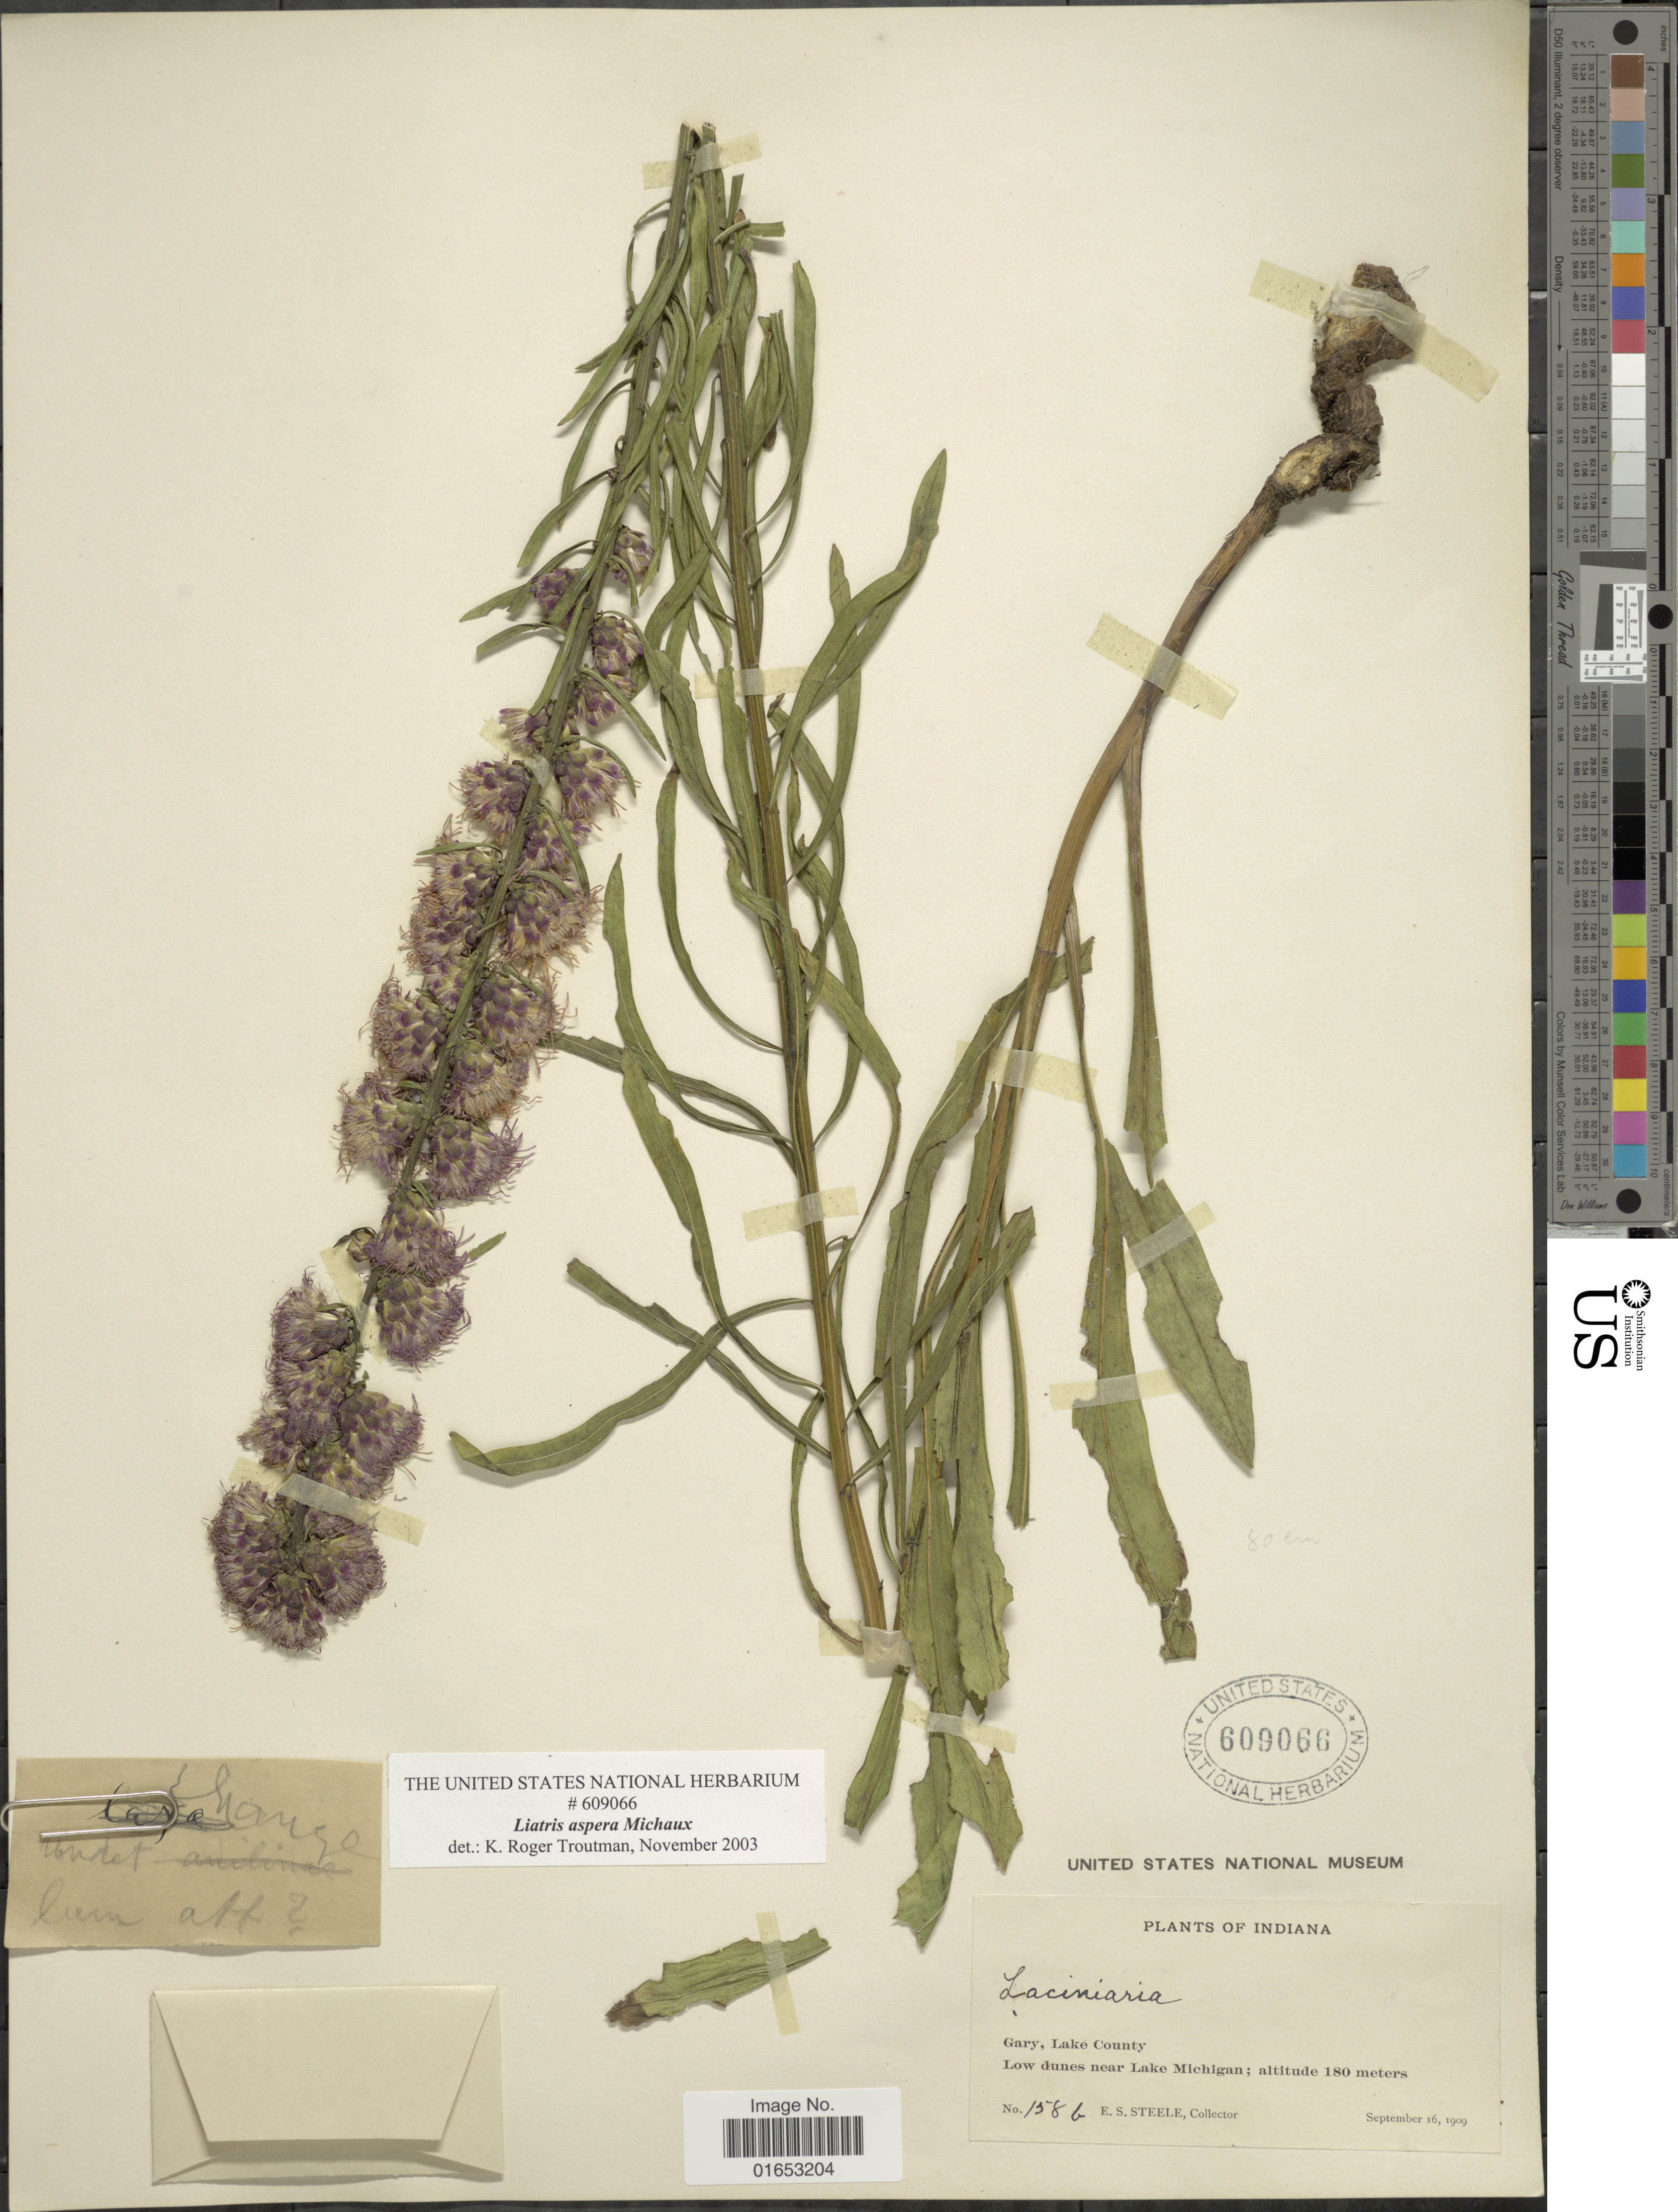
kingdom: Plantae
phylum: Tracheophyta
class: Magnoliopsida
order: Asterales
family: Asteraceae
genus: Liatris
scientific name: Liatris aspera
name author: Michx.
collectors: E. Steele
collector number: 158b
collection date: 1909-09-16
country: United States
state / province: Indiana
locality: Gary, Lake County, Low dunnes near Lake Michigan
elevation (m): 180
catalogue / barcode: US 609066